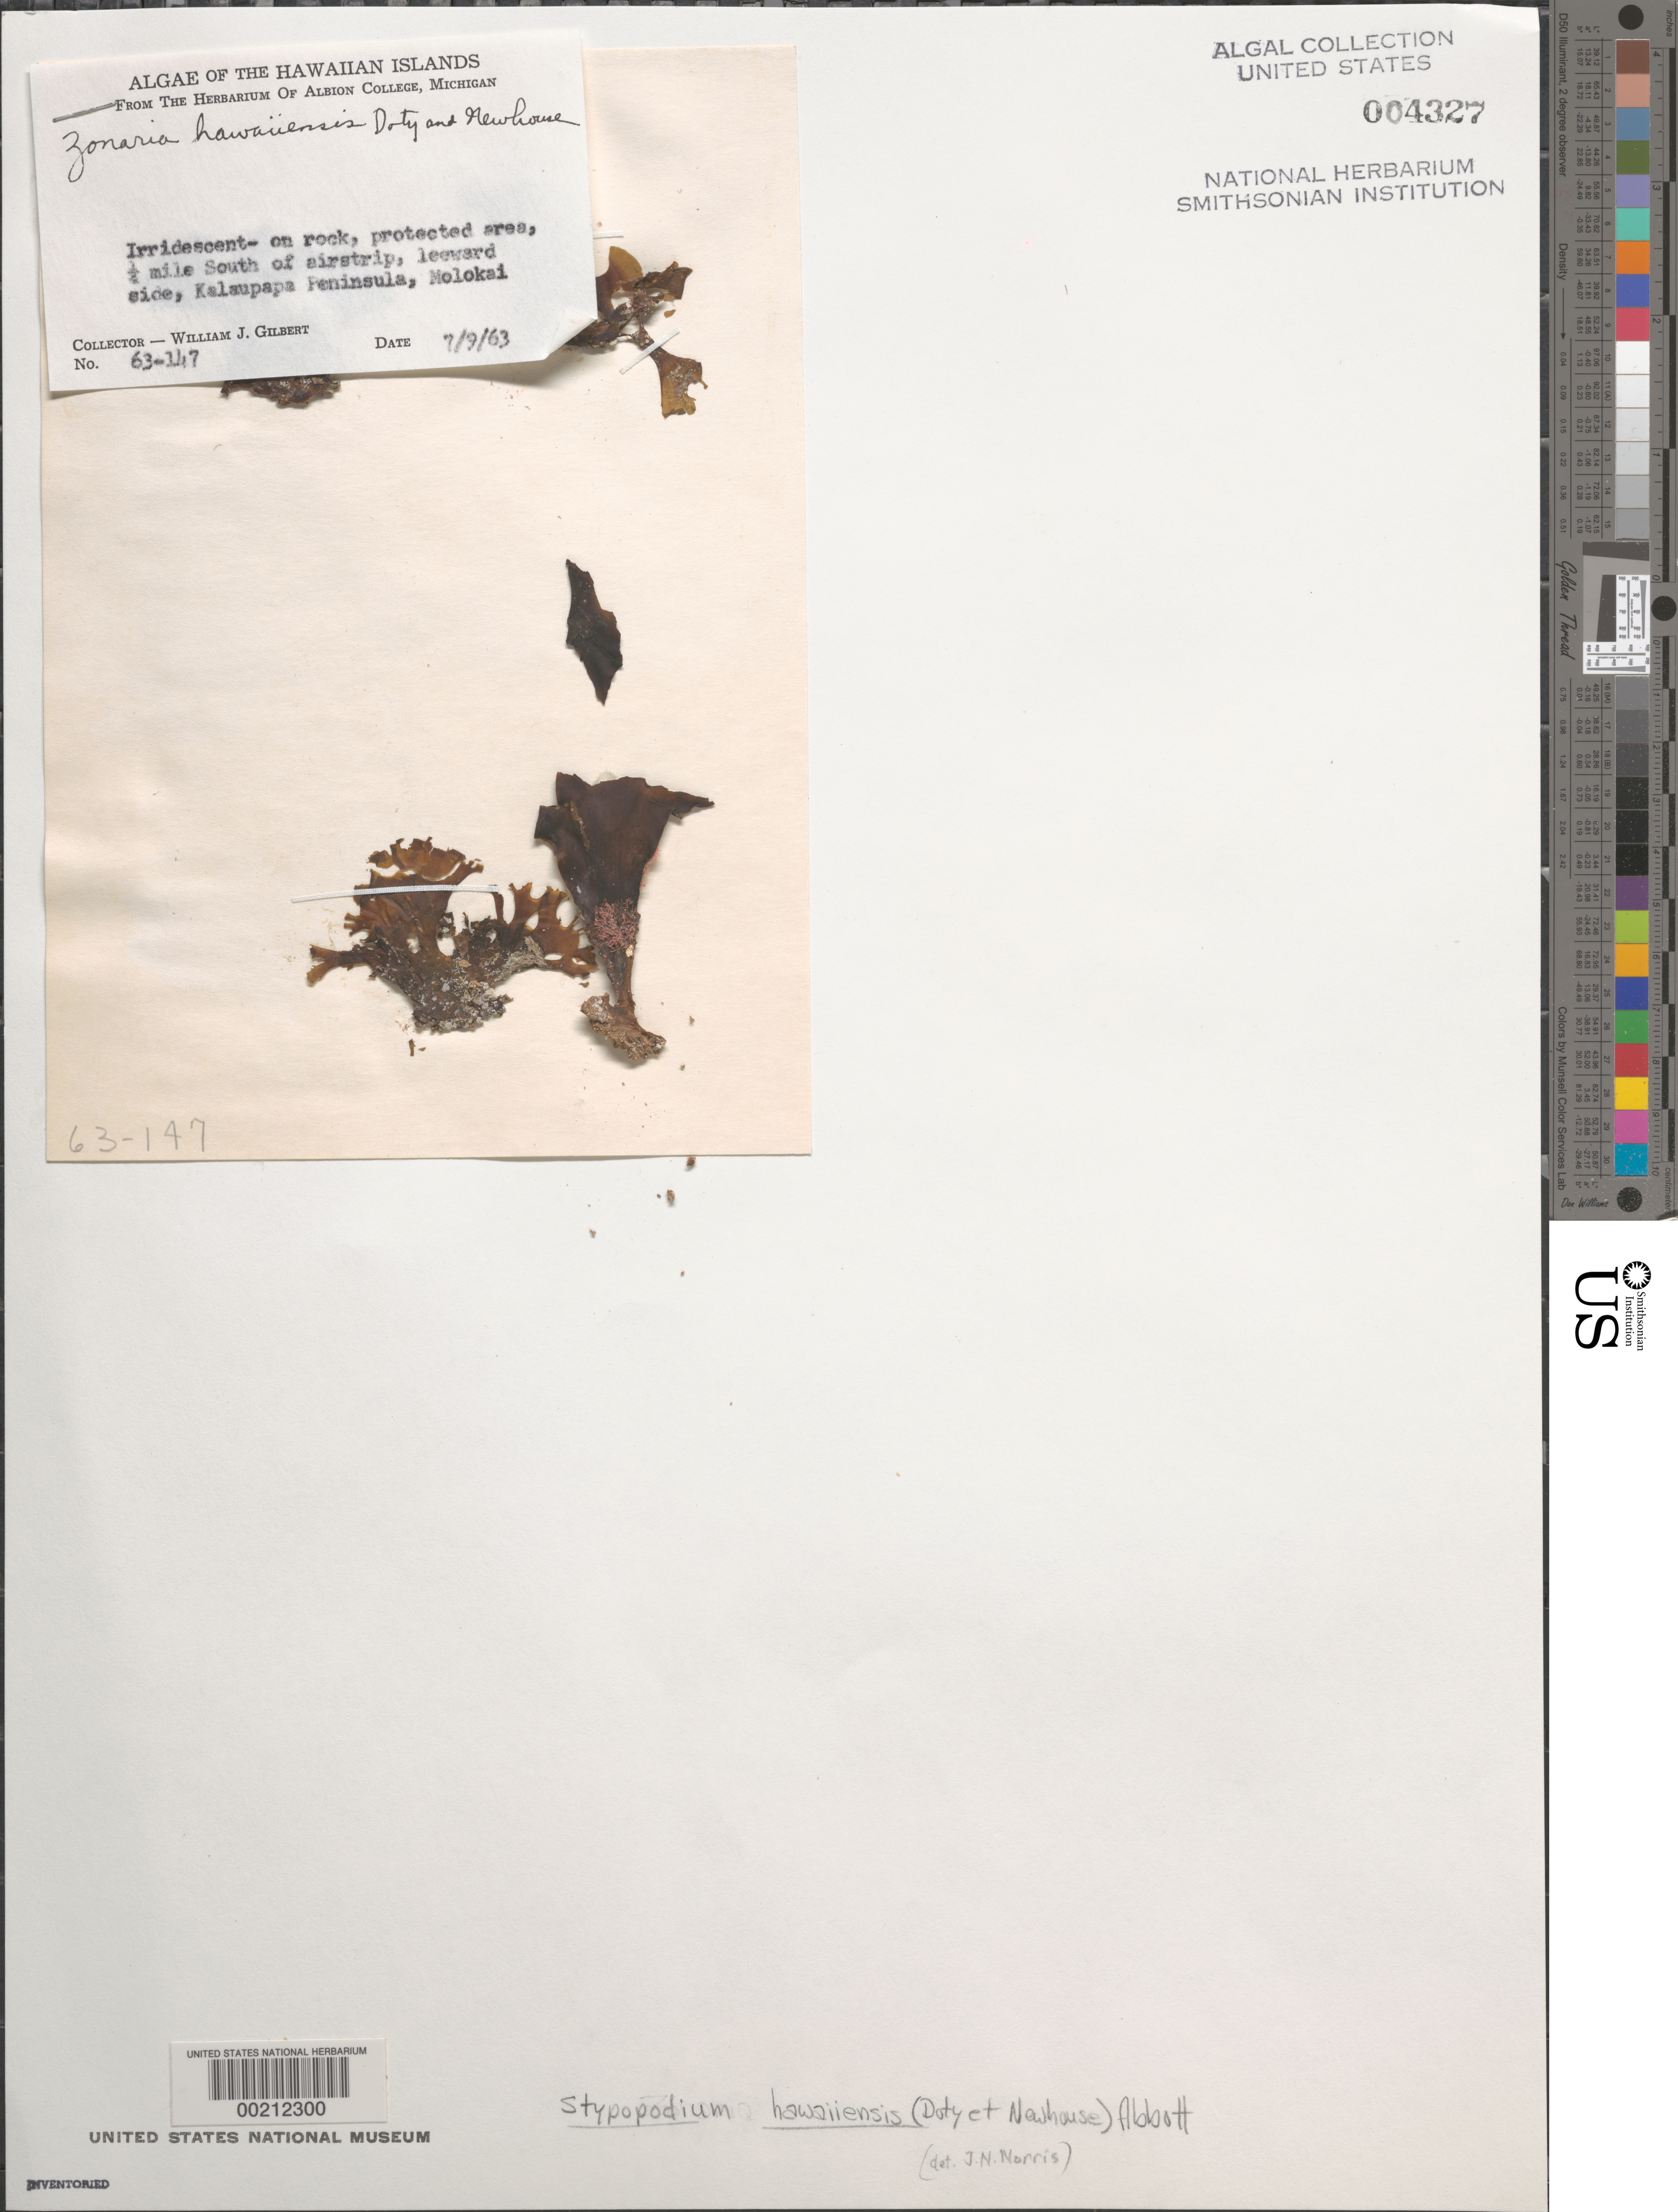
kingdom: Chromista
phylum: Ochrophyta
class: Phaeophyceae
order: Dictyotales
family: Dictyotaceae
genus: Stypopodium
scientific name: Stypopodium flabelliforme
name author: Weber Bosse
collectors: W. J. Gilbert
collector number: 63-147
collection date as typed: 09 Jul 1963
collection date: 1963-07-09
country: United States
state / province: Hawaii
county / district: Maui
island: Moloka'i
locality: Kalaupapa Peninsula, 0.25 mile south of airstrip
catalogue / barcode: US 4327